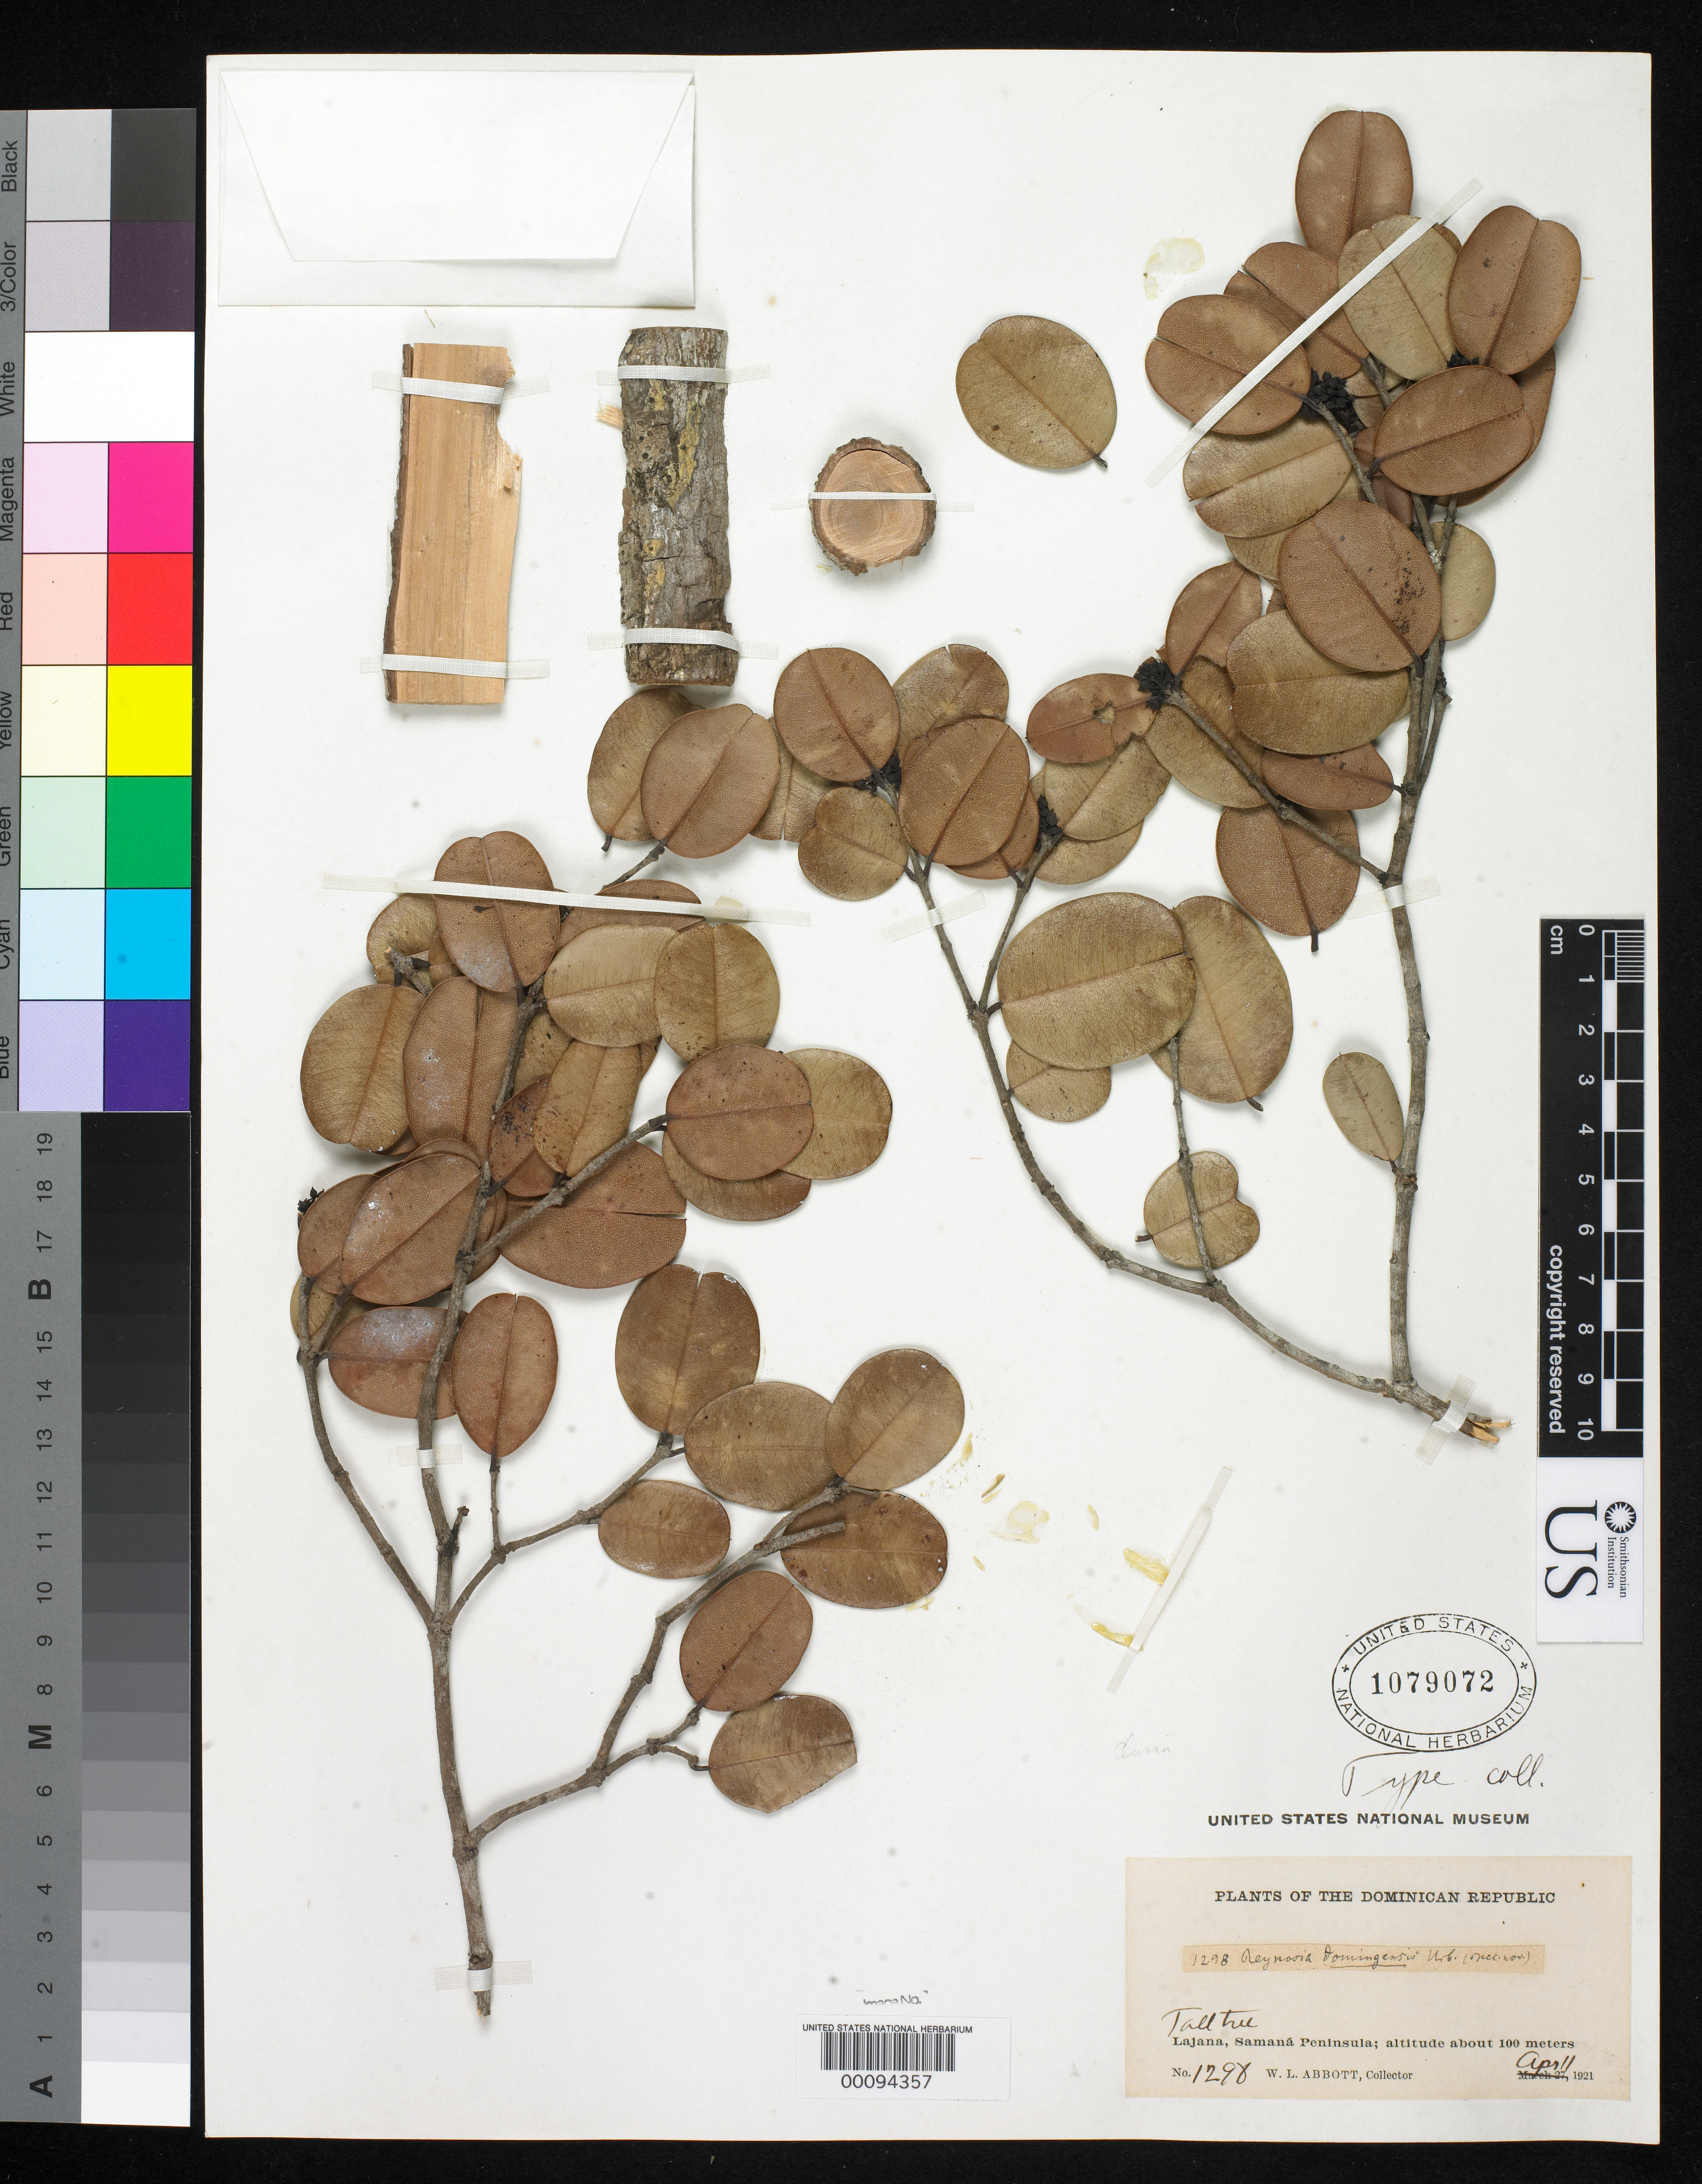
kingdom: Plantae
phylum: Tracheophyta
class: Magnoliopsida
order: Rosales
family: Rhamnaceae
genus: Reynosia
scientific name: Reynosia domingensis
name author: Urb.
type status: Isotype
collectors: W. L. Abbott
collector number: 1298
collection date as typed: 11 Apr 1921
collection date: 1921-04-11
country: Dominican Republic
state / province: Samaná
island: Hispaniola Island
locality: Near Lajana.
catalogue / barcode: US 1079072